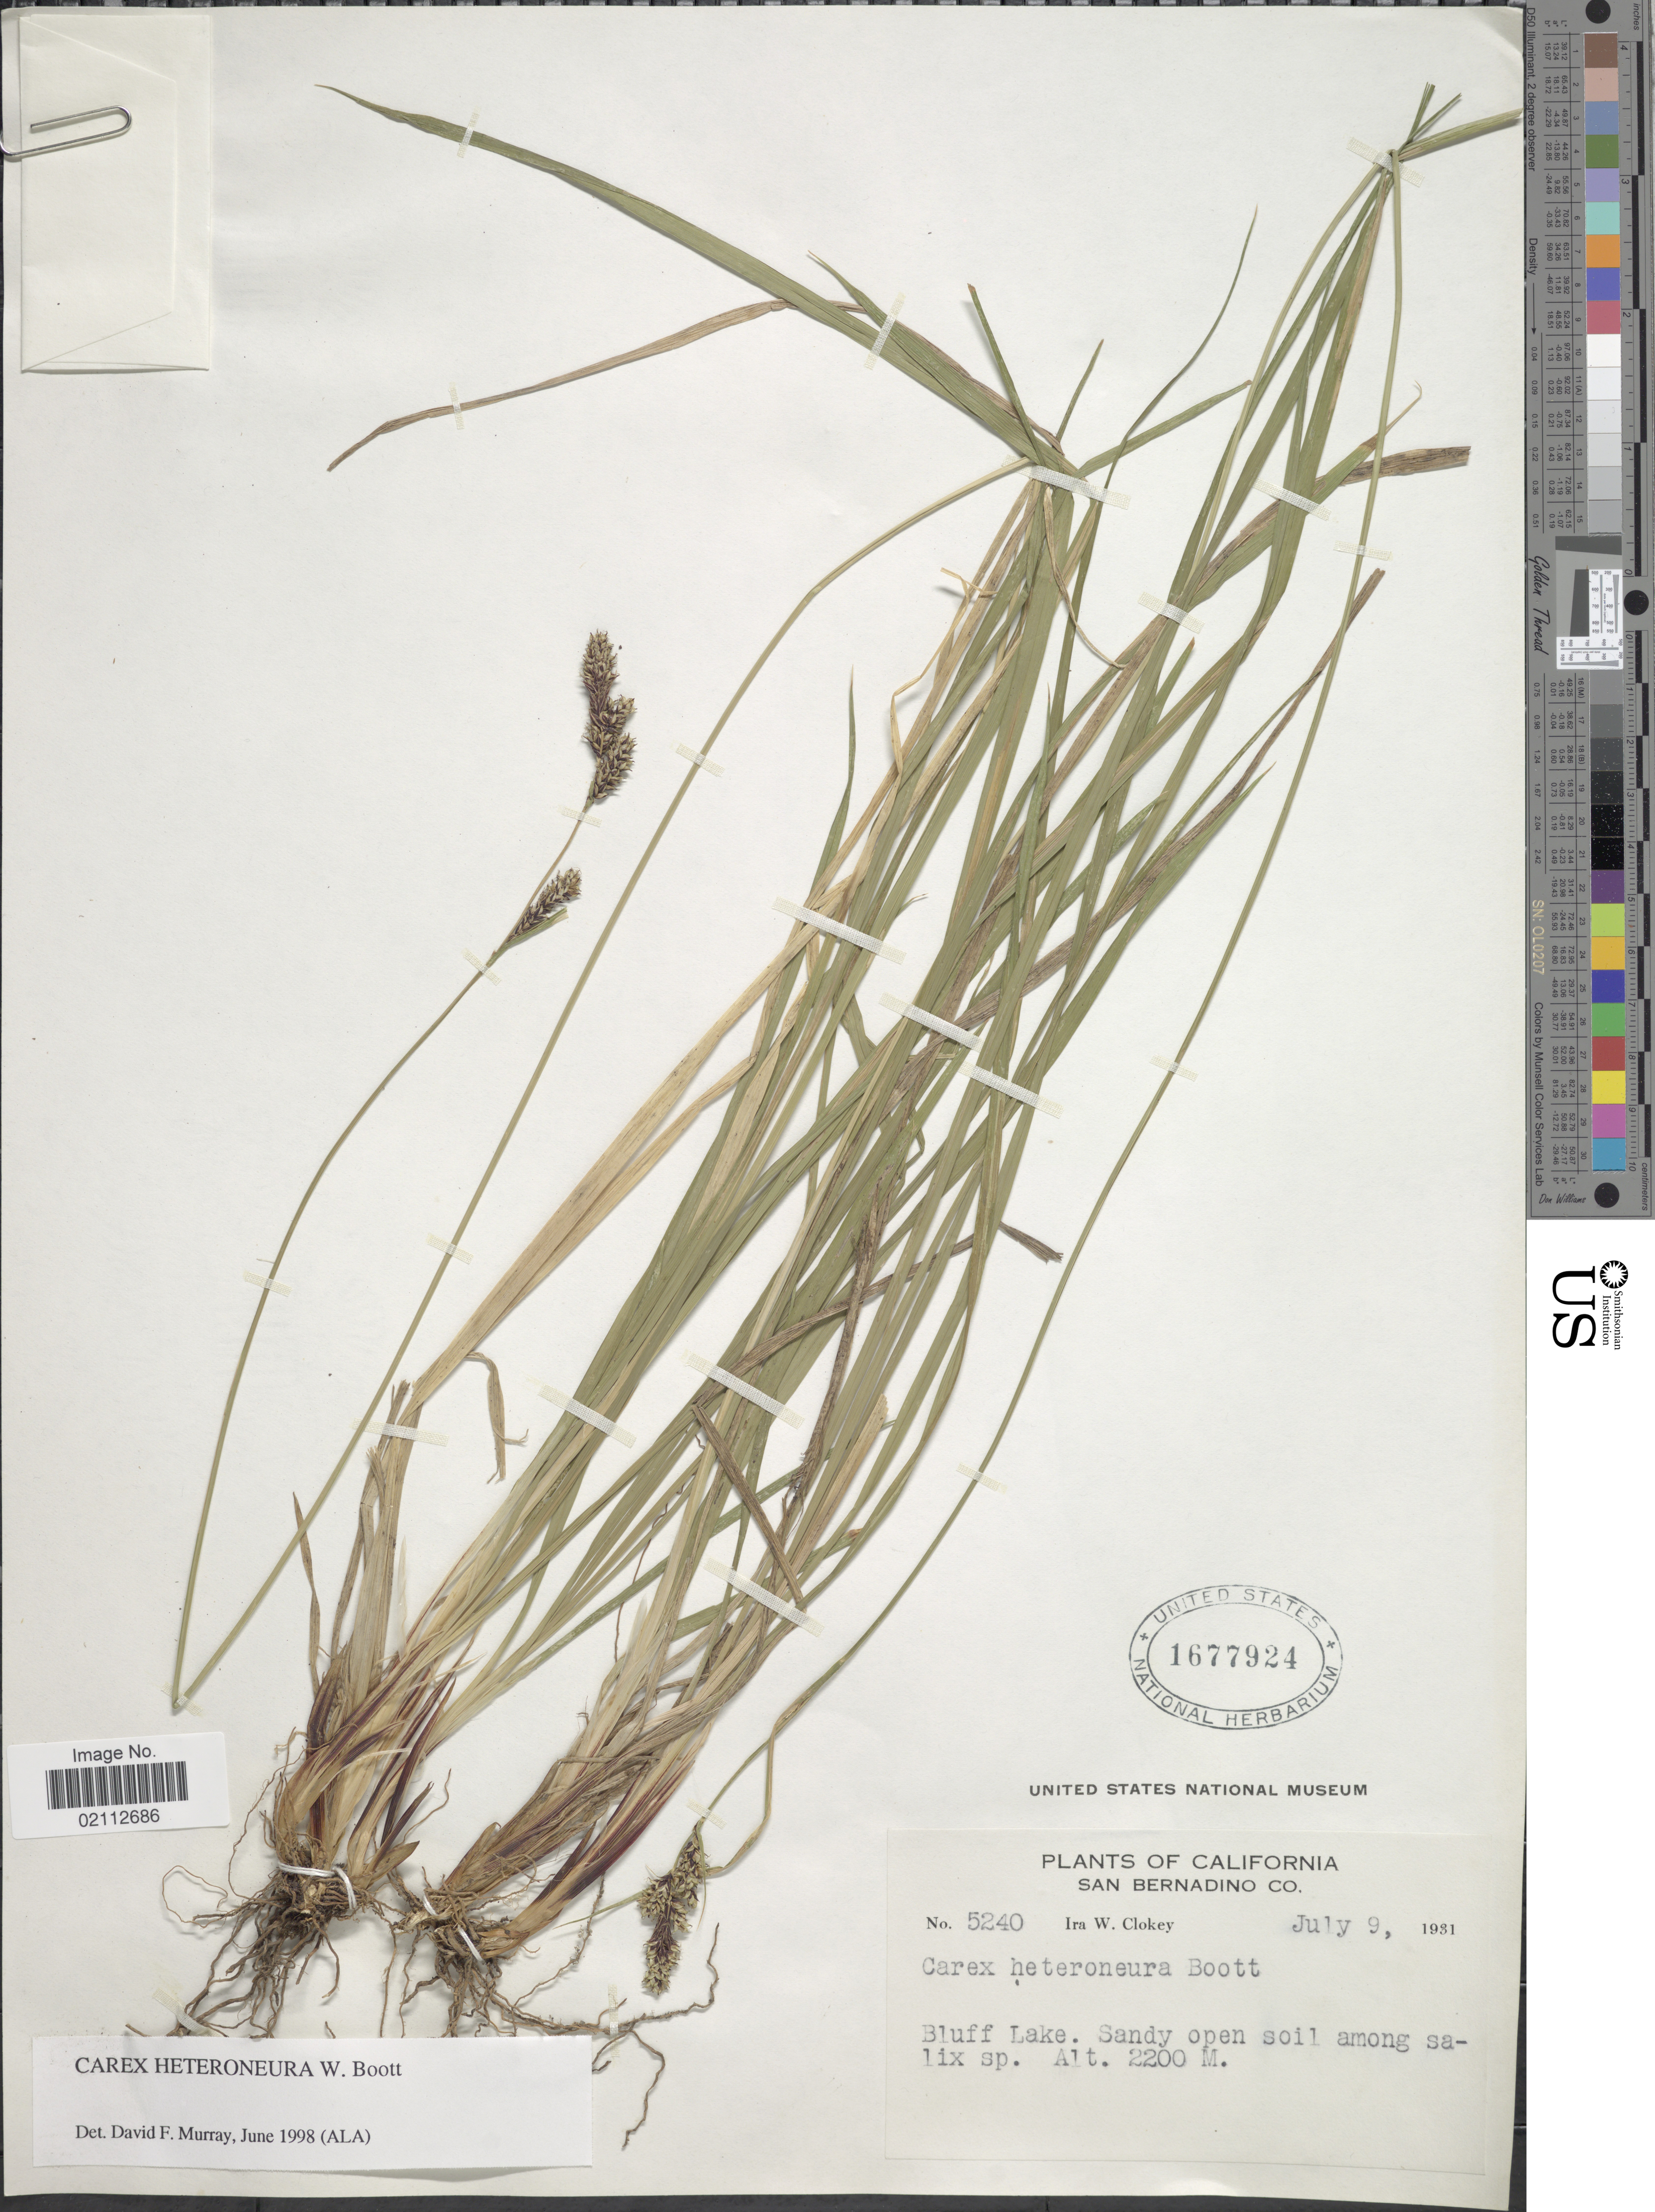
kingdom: Plantae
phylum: Tracheophyta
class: Liliopsida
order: Poales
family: Cyperaceae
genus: Carex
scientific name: Carex heteroneura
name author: S. Watson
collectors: I. W. Clokey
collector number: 5240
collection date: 1931-07-09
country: United States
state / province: California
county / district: San Bernardino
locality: San Bernardino Co. Bluff Lake.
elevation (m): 2200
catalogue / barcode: US 1677924